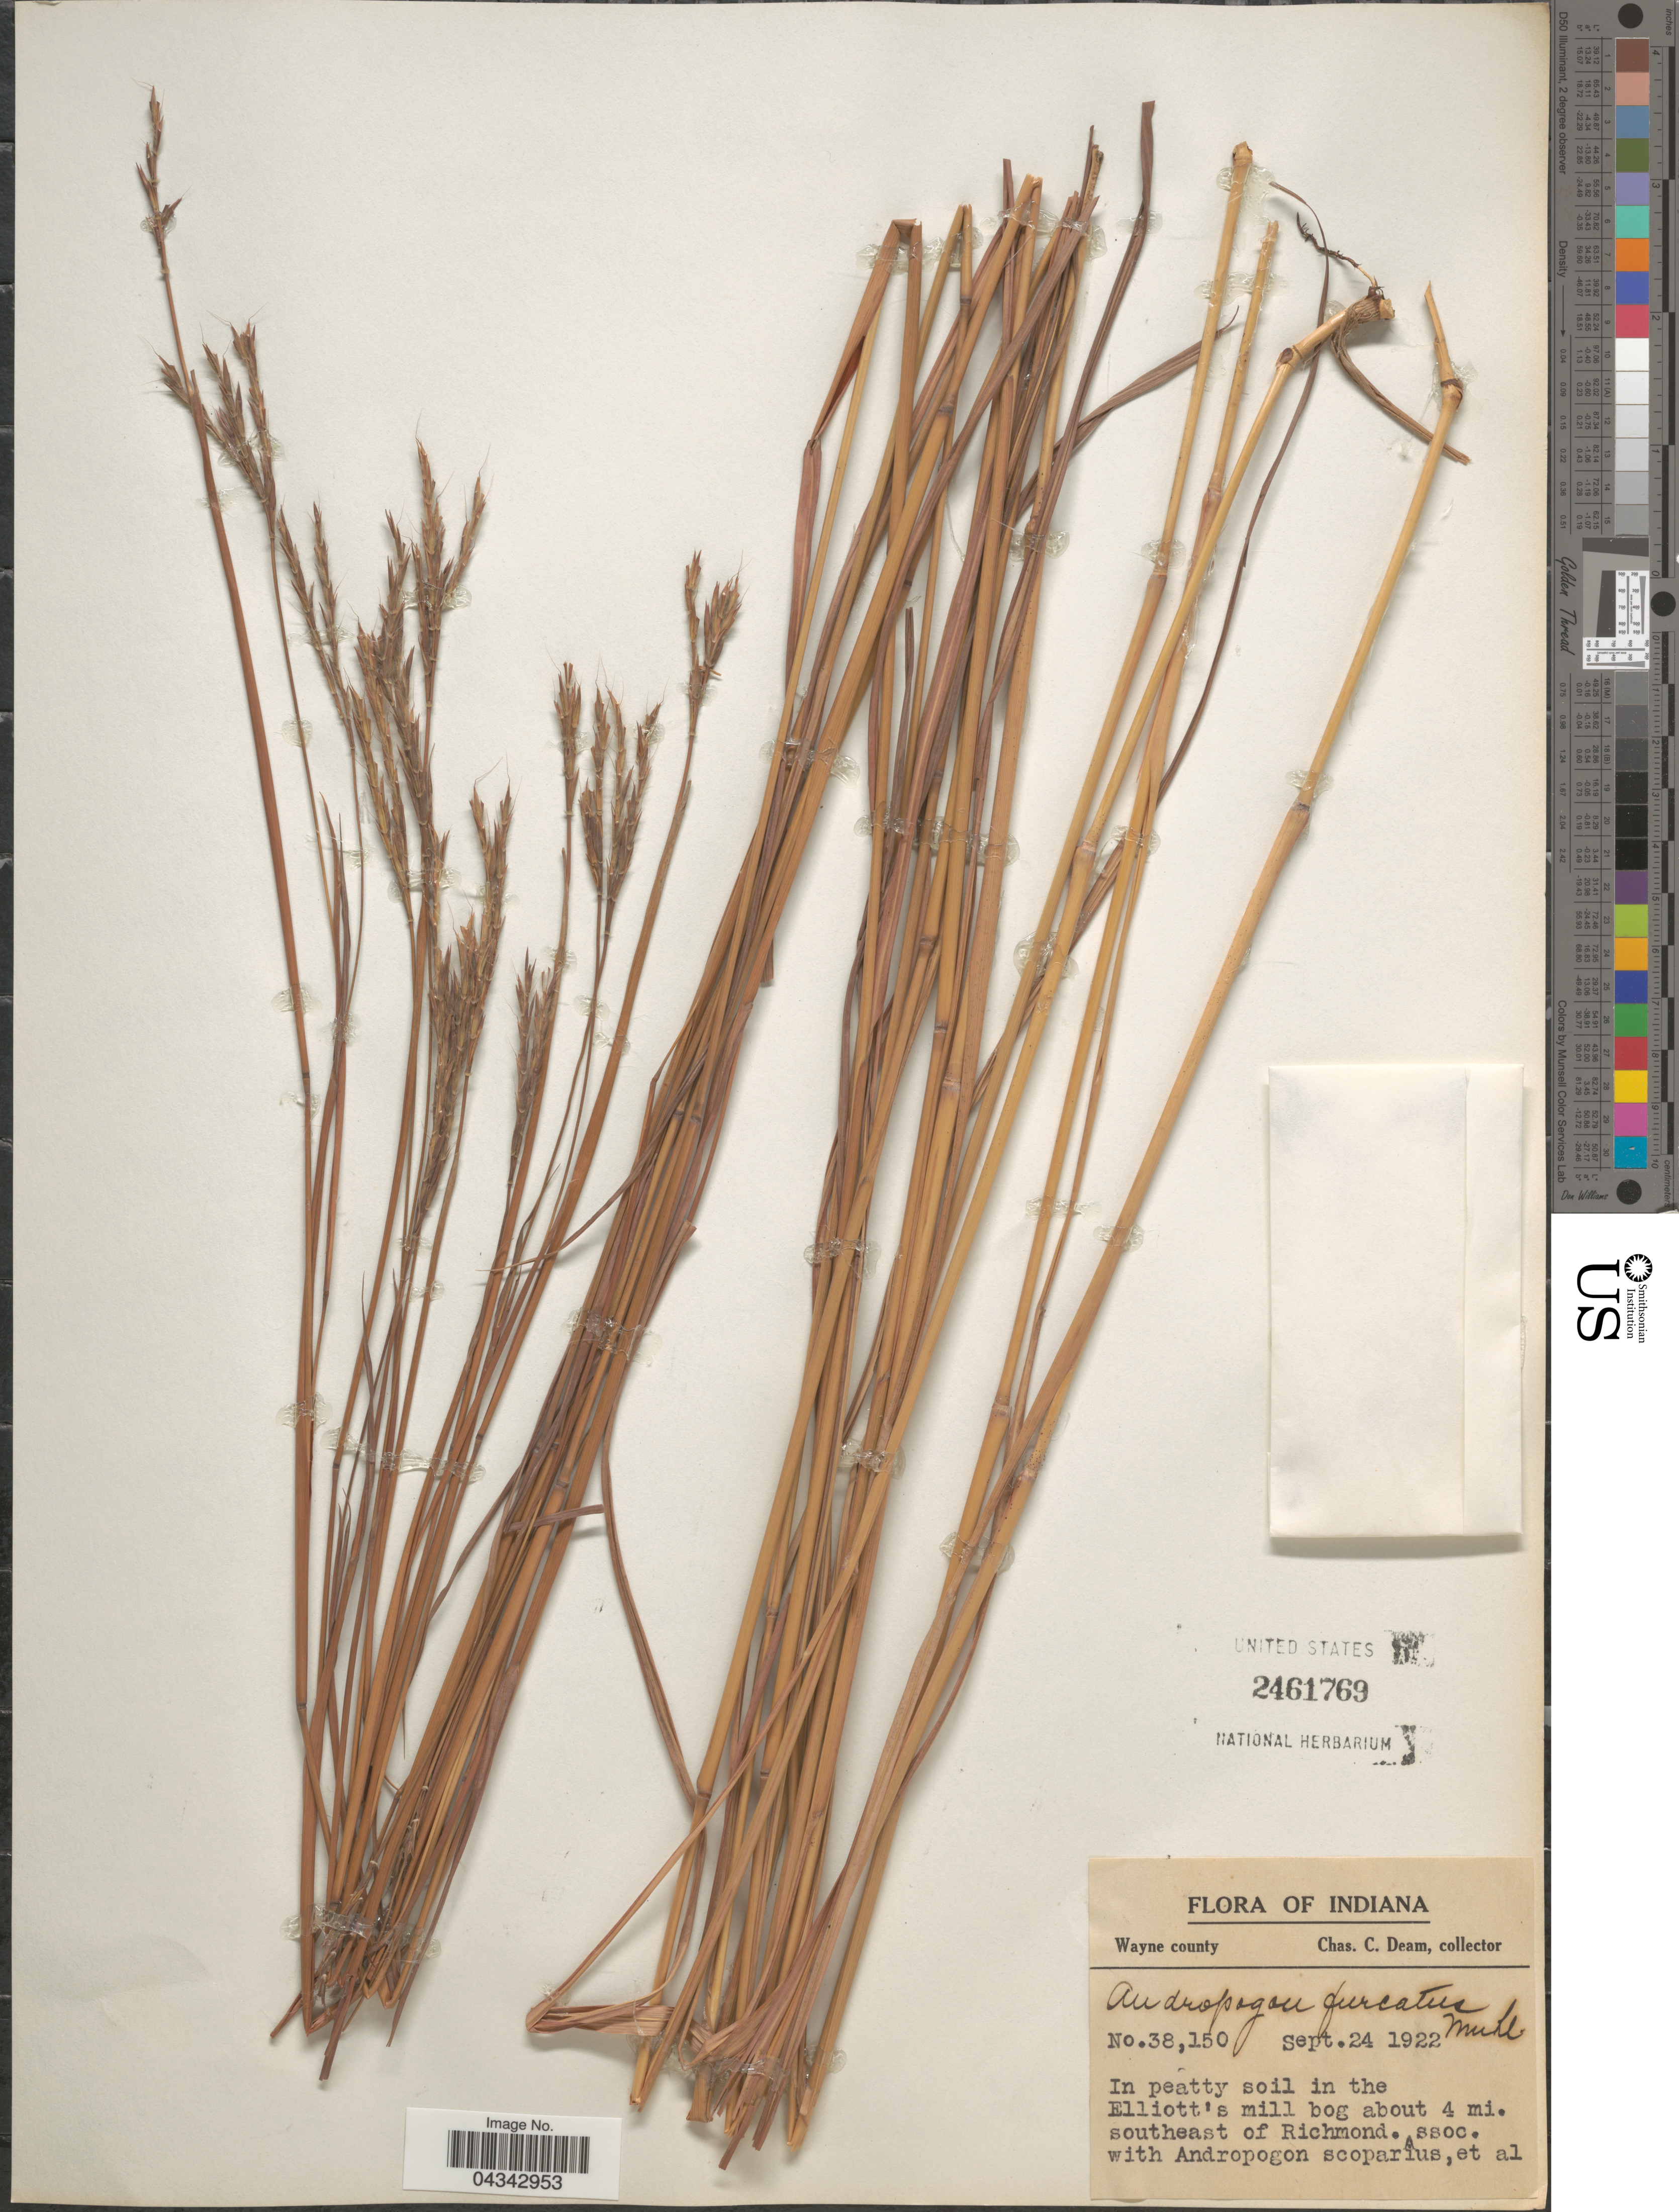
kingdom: Plantae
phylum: Tracheophyta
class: Liliopsida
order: Poales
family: Poaceae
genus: Andropogon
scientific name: Andropogon gerardii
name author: Vitman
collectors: C. C. Deam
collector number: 38150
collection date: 1922-09-24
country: United States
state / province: Indiana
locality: Wayne county. In peatty soil in the Elliott's mill bog about 4 mi. southeast of Richmond.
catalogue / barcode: US 2461769